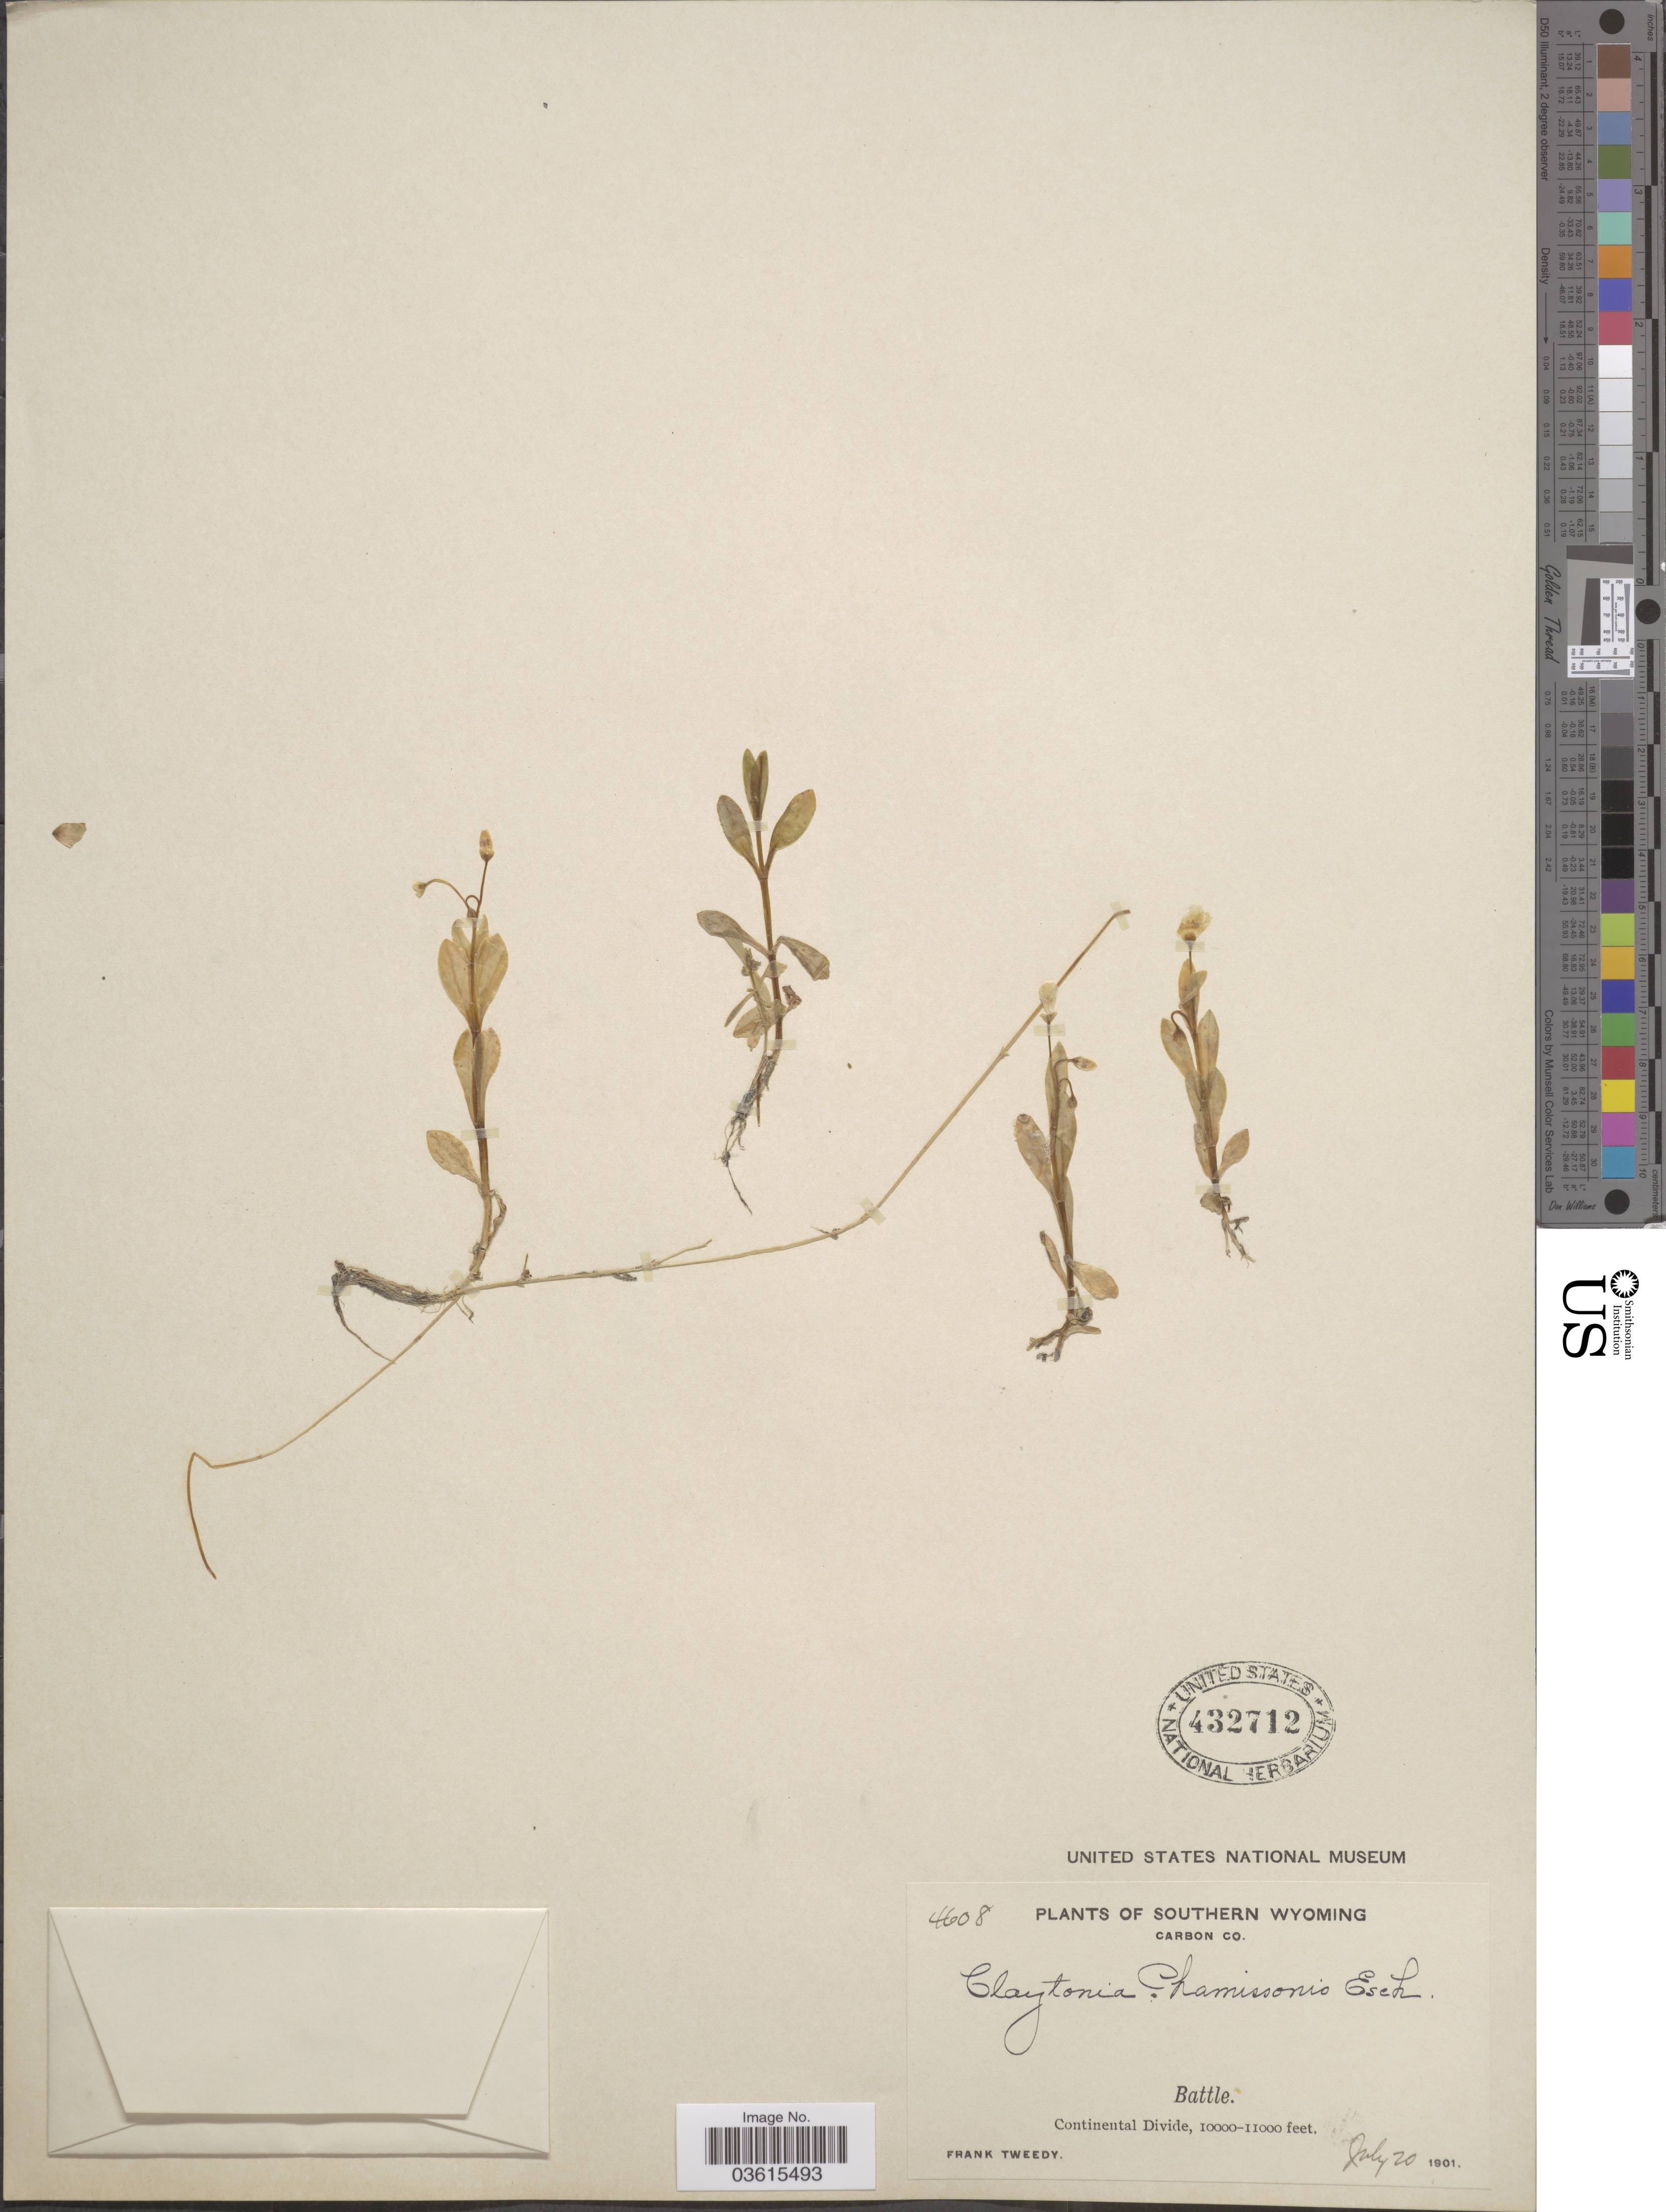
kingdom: Plantae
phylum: Tracheophyta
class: Magnoliopsida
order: Caryophyllales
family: Montiaceae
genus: Montia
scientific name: Montia chamissoi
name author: (Ledeb. ex Spreng.) Greene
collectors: F. Tweedy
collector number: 4608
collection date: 1901-07-20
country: United States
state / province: Wyoming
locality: Southern Wyoming. Carbon Co. Battle. Continental Divide.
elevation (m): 3048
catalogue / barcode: US 432712